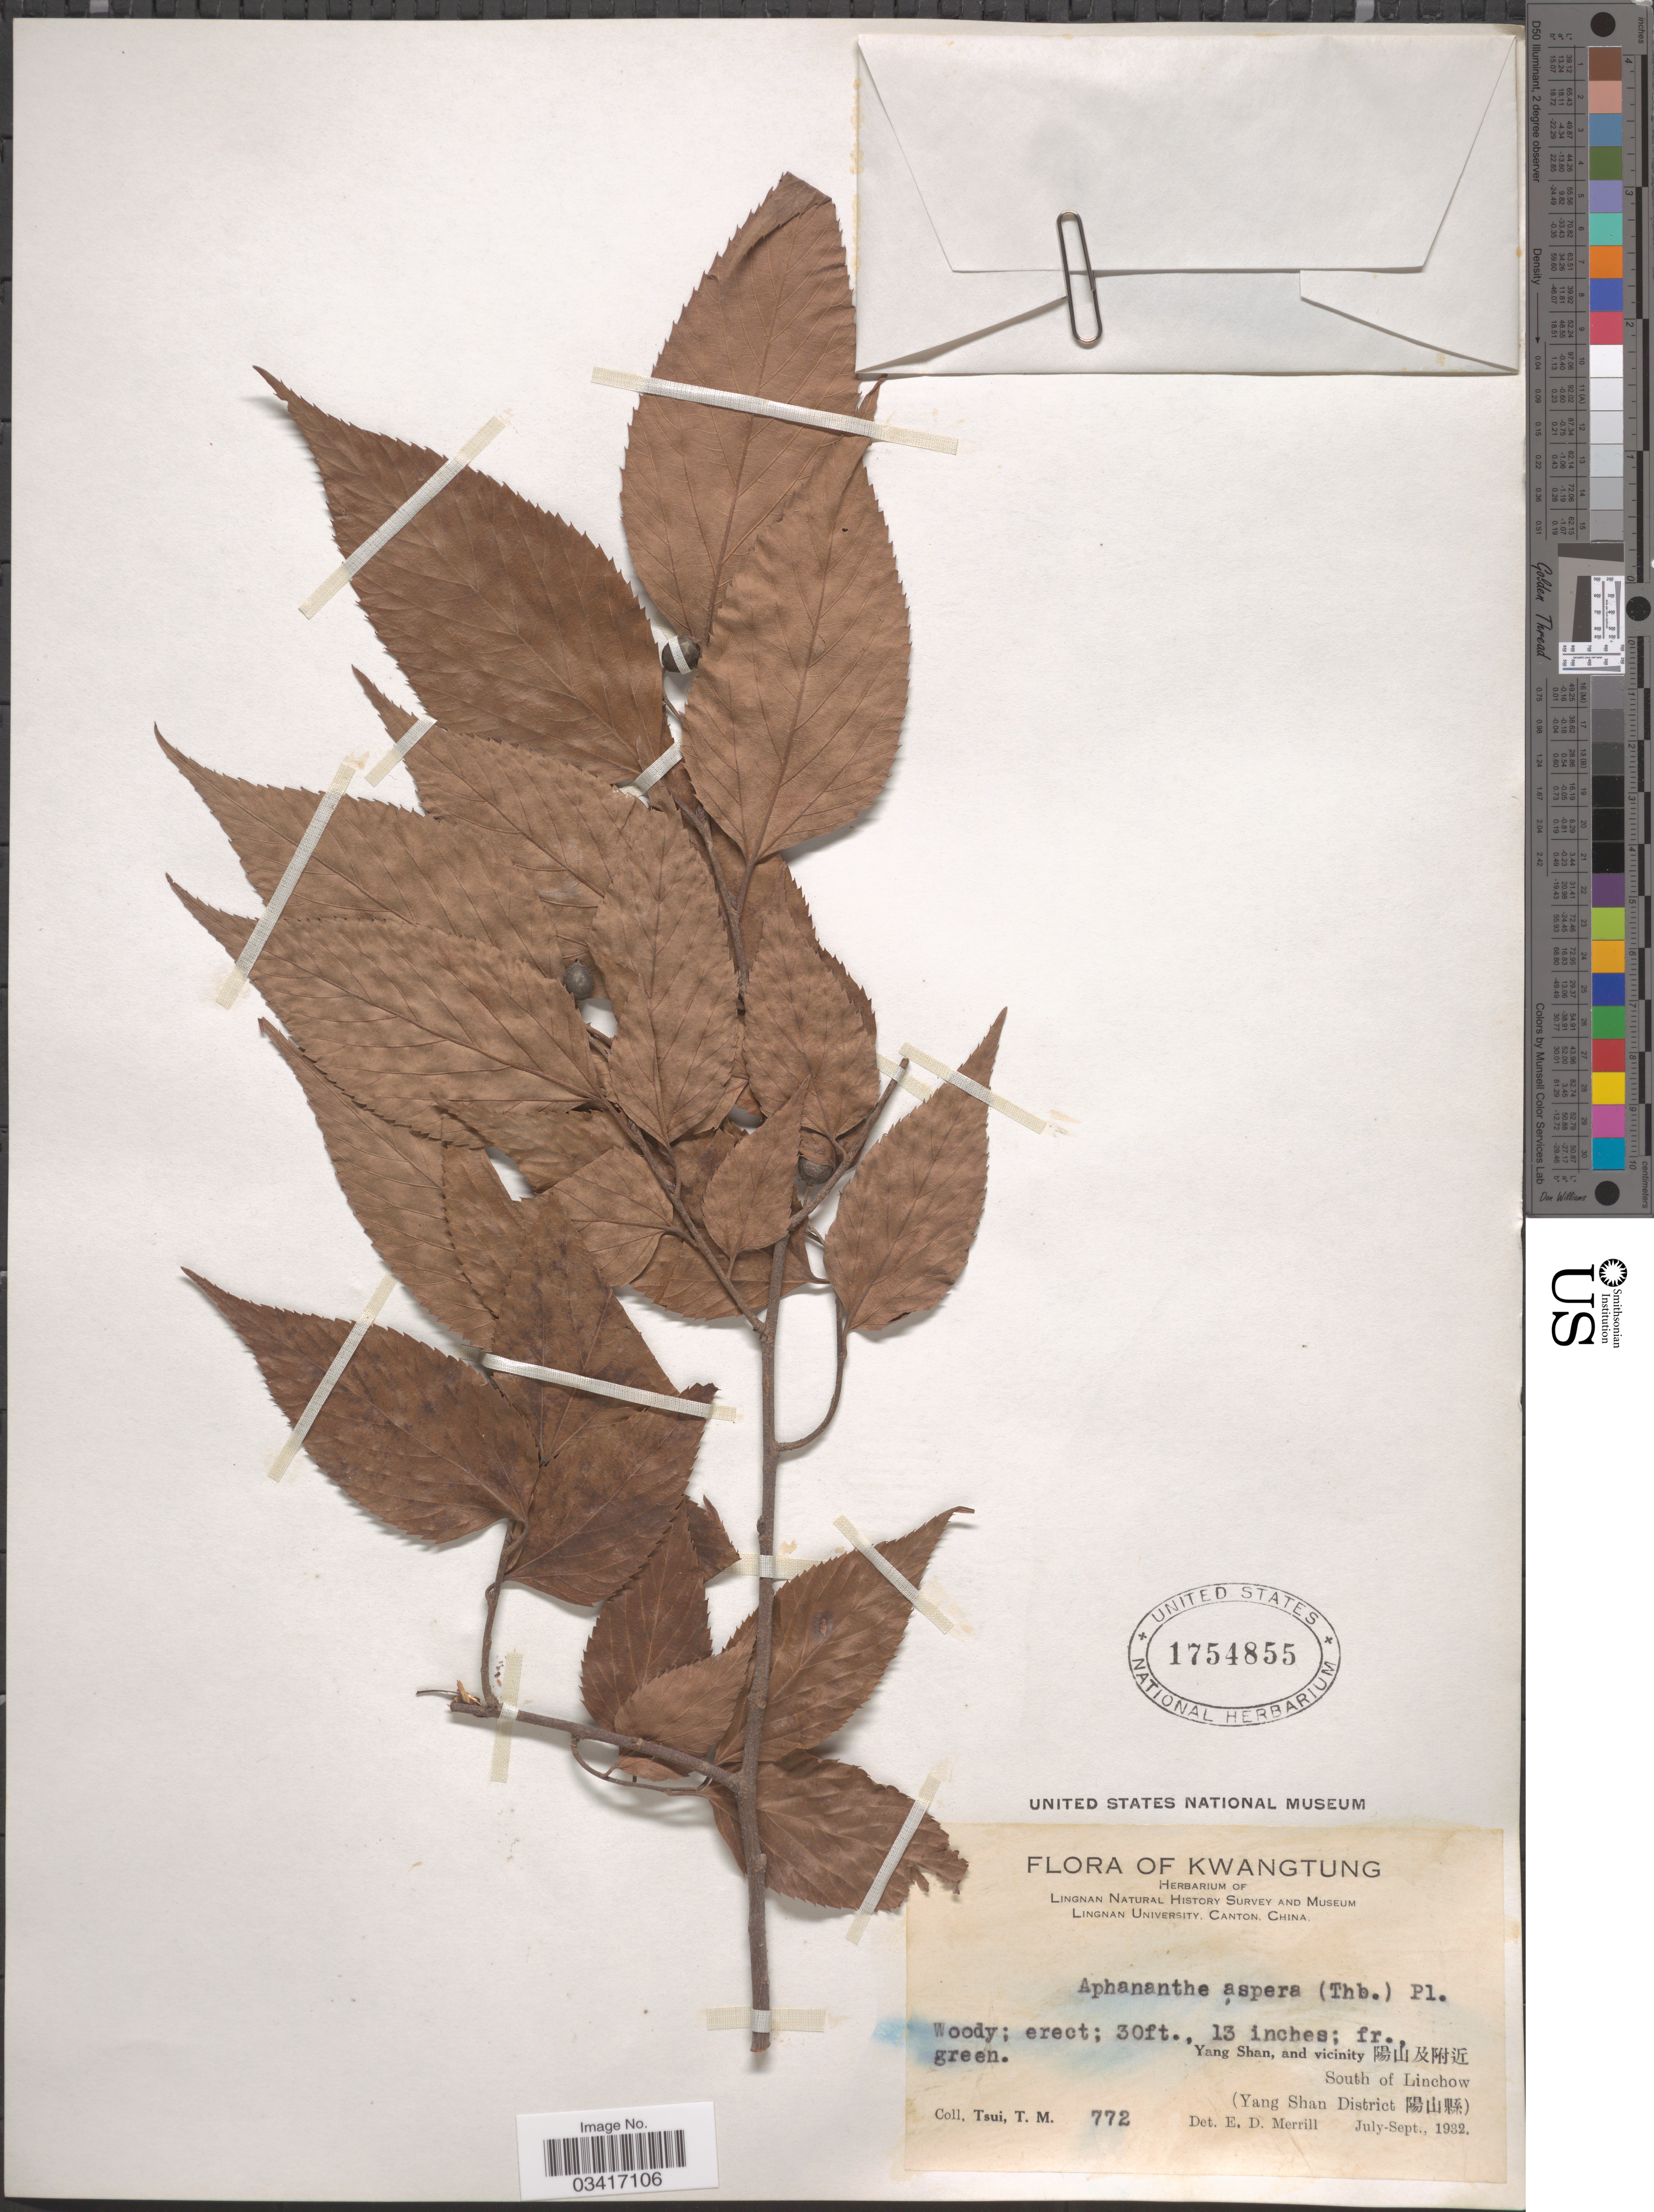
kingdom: Plantae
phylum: Tracheophyta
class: Magnoliopsida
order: Rosales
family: Cannabaceae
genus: Aphananthe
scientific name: Aphananthe aspera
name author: Planch.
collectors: T. Tsui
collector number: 772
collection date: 1932-07/1932-09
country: China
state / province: Guangdong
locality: Kwangtung. Yang Shan, and vicinity X. South of Linchow. (Yang Shan District X).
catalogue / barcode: US 1754855